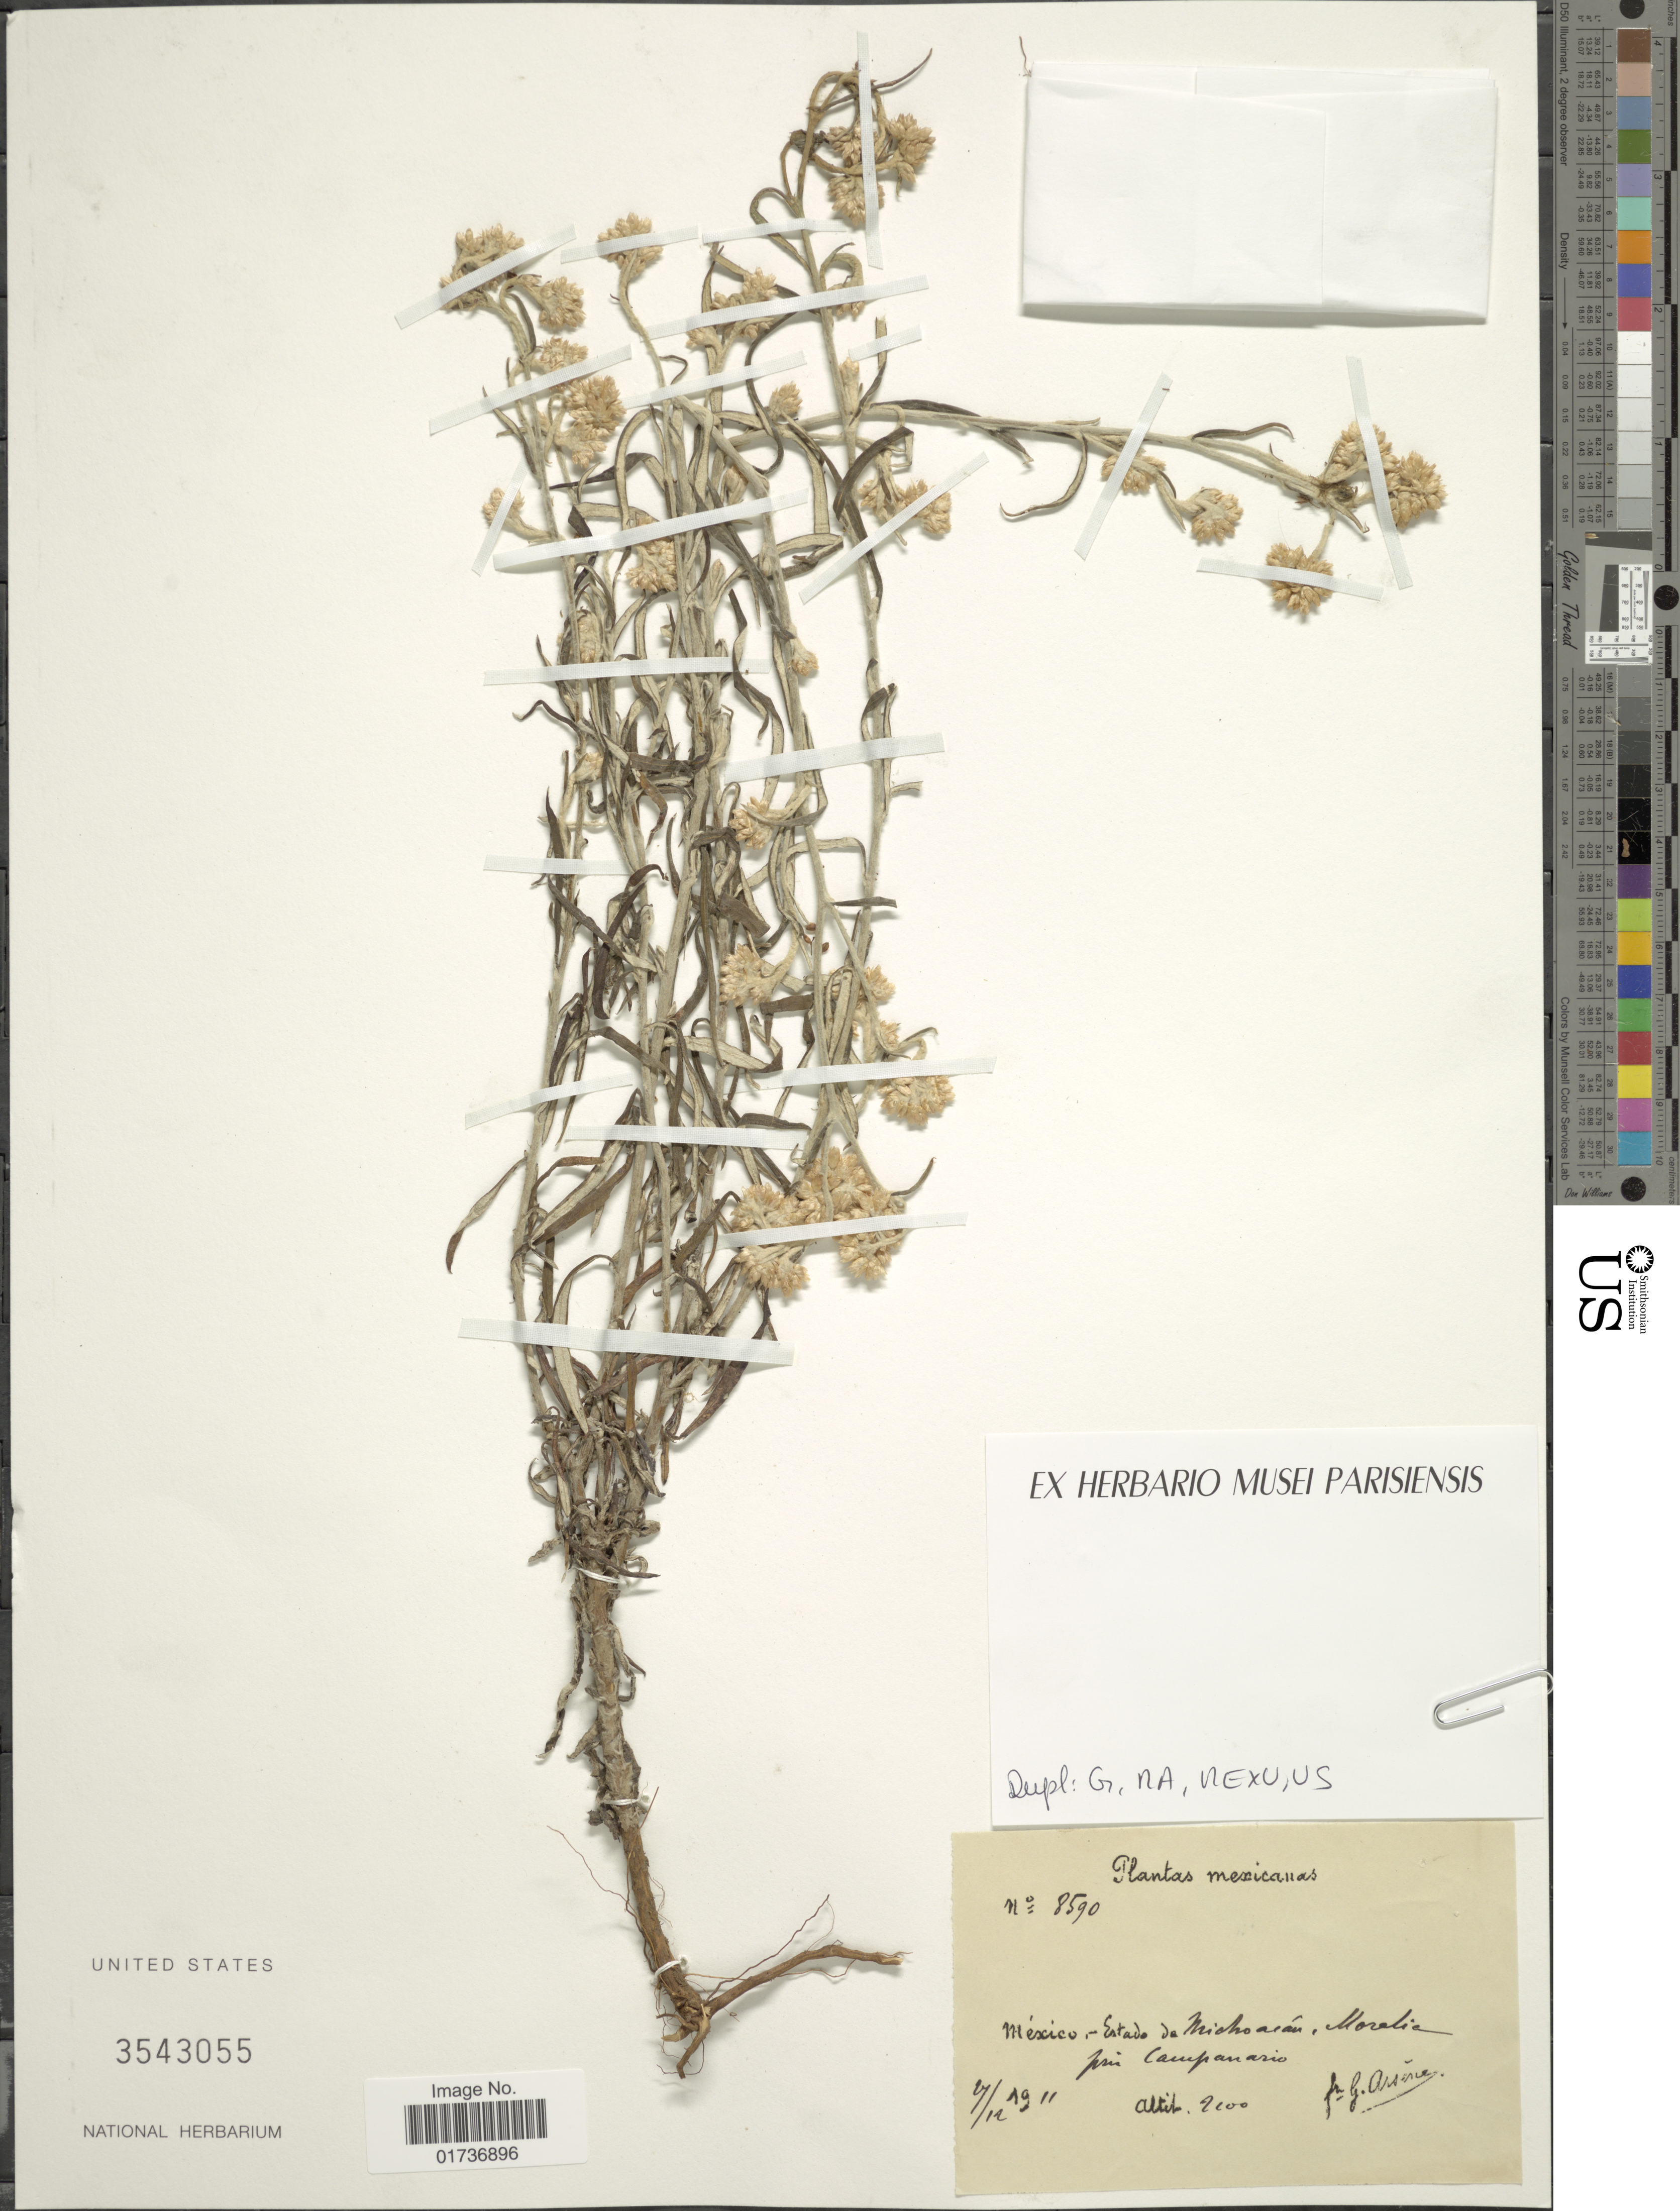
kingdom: Plantae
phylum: Tracheophyta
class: Magnoliopsida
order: Asterales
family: Asteraceae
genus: Gnaphalium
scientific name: Gnaphalium sp.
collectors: Bro. G. Arsène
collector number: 8590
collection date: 1911-06-12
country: Mexico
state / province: Michoacán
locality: Morelia pres Campanario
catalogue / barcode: US 3543055